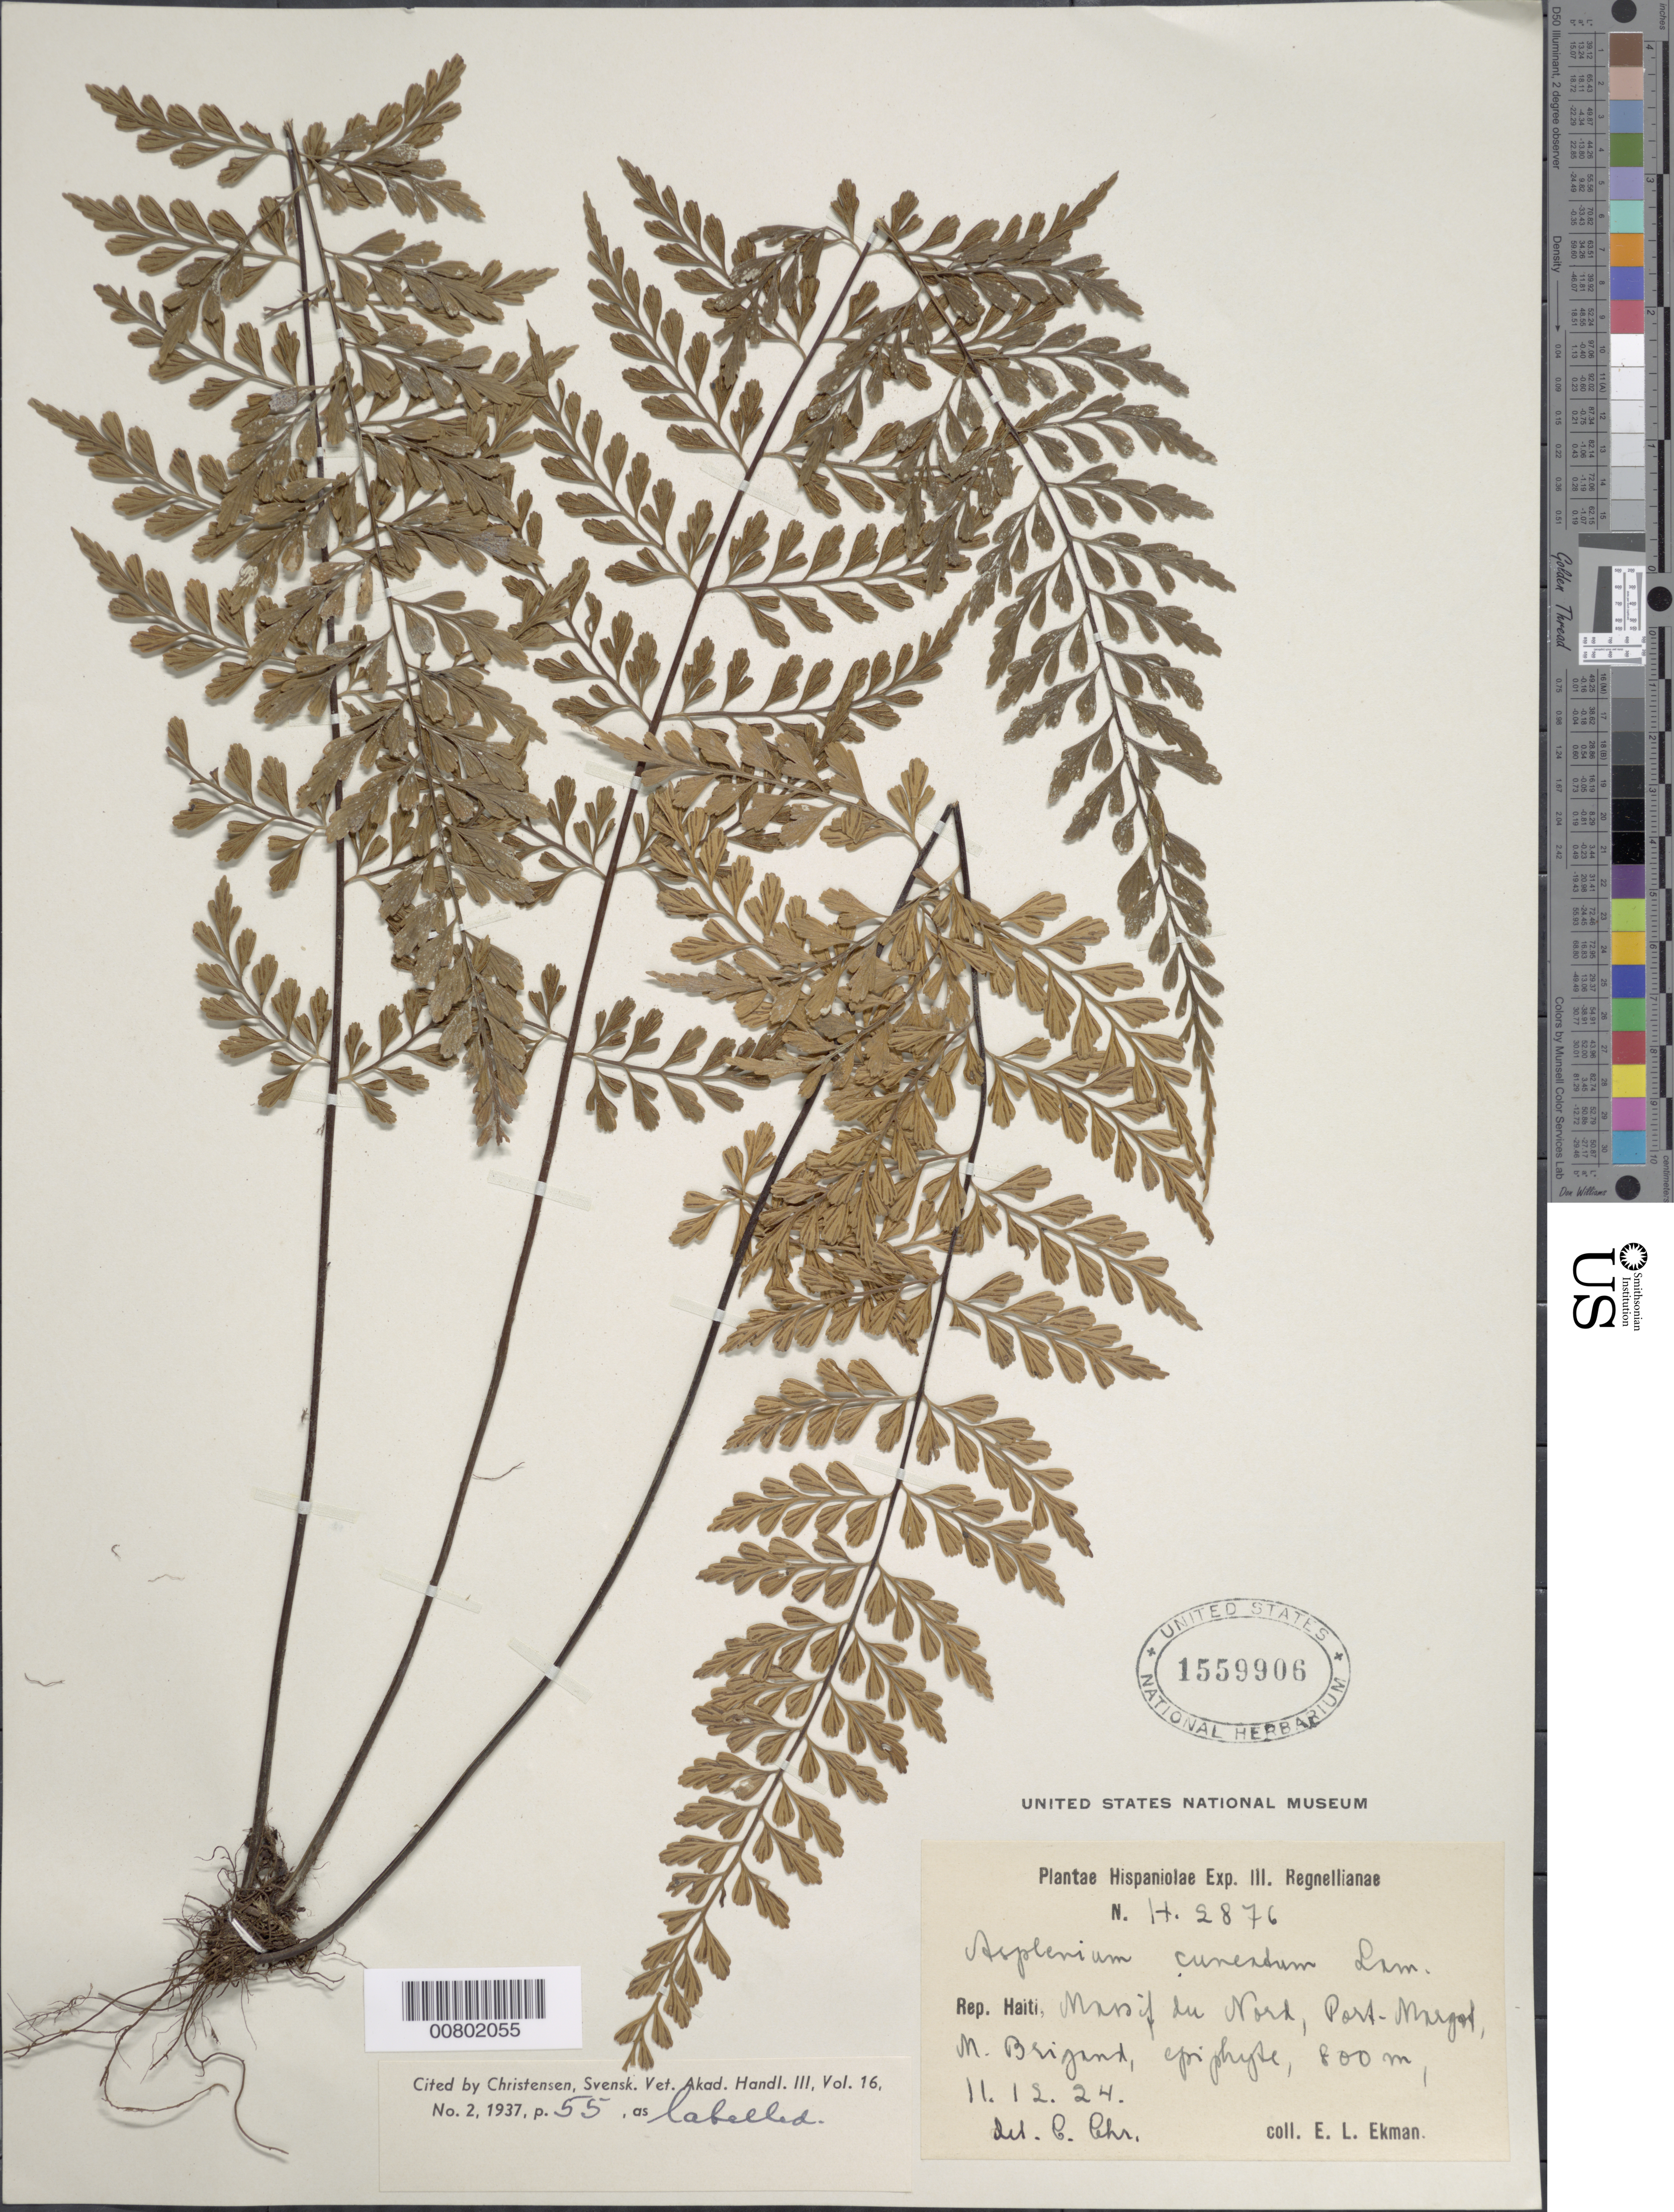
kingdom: Plantae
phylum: Tracheophyta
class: Polypodiopsida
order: Polypodiales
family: Aspleniaceae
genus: Asplenium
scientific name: Asplenium cuneatum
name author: Lam.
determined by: Christensen, C. F. A.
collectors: E. L. Ekman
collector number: H 2876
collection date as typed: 11 Dec 1924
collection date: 1924-12-11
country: Haiti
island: Hispaniola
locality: Massif du Nord, Port Margot, M. Brigand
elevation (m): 800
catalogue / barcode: US 1559906